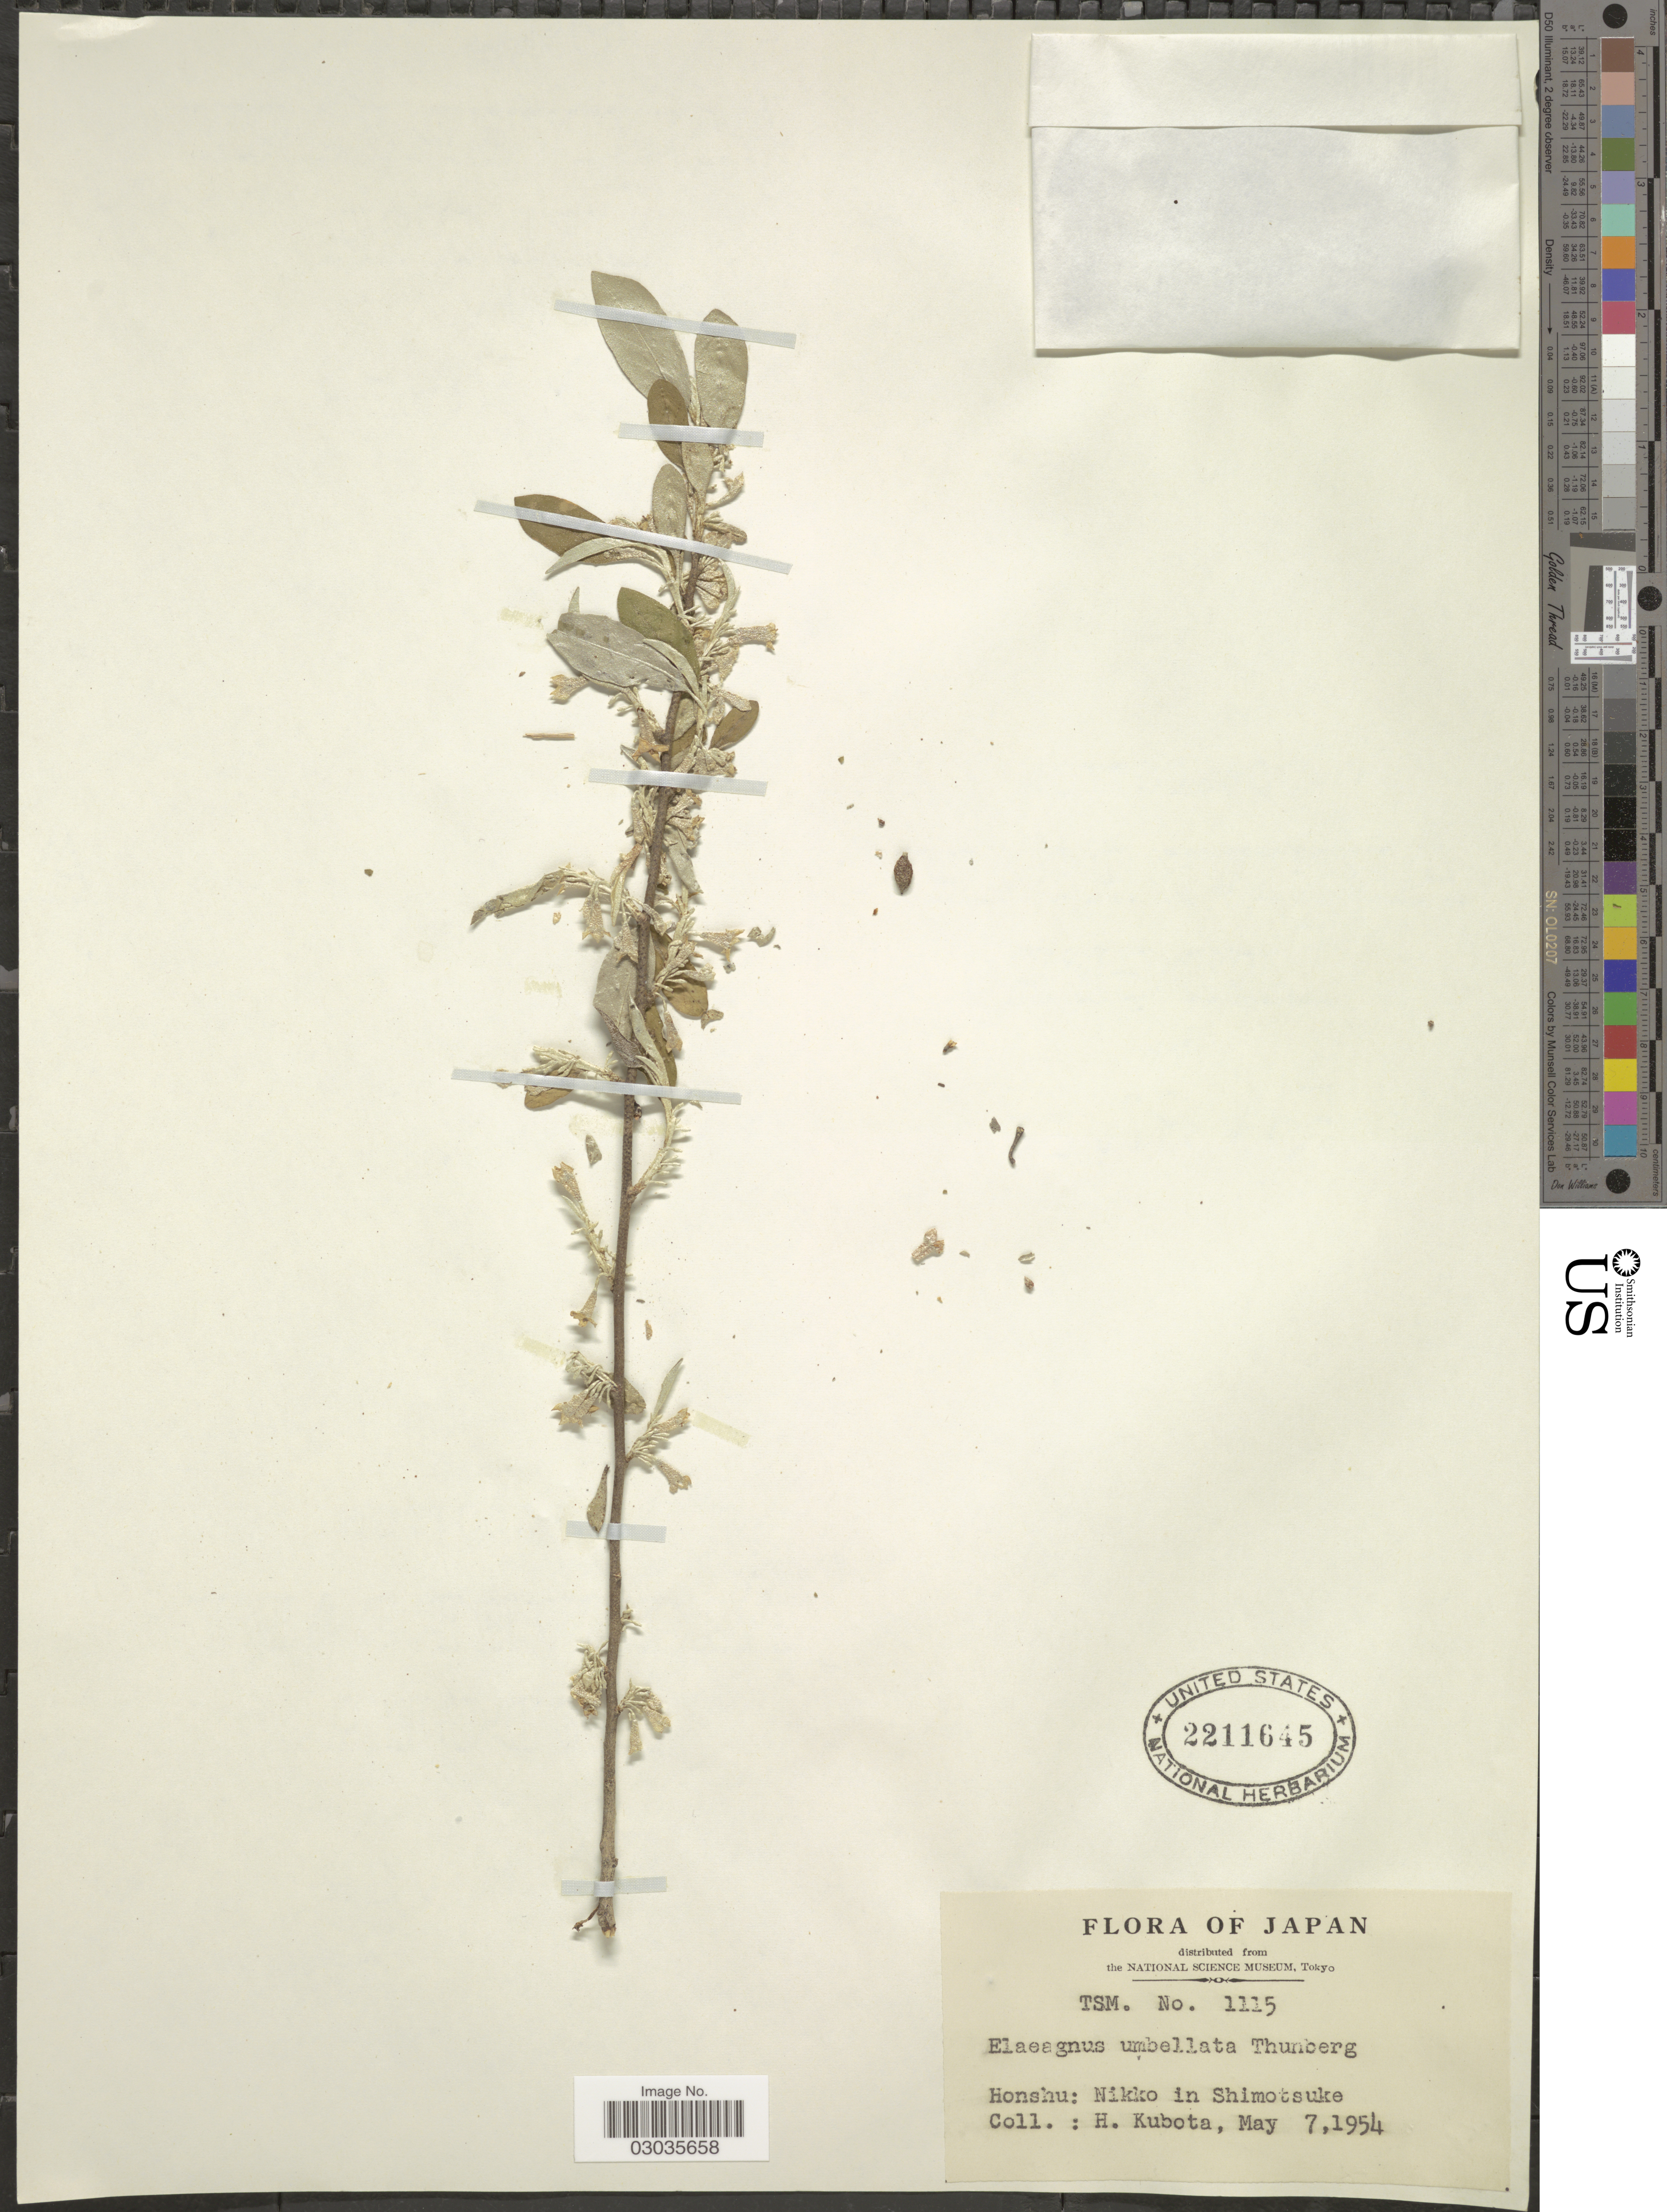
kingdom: Plantae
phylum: Tracheophyta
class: Magnoliopsida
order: Rosales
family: Elaeagnaceae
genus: Elaeagnus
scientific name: Elaeagnus umbellata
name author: Thunb.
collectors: H. Kubota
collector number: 1115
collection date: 1954-05-07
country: Japan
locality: Honshu: Nikko in Shimotsuke.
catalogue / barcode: US 2211645